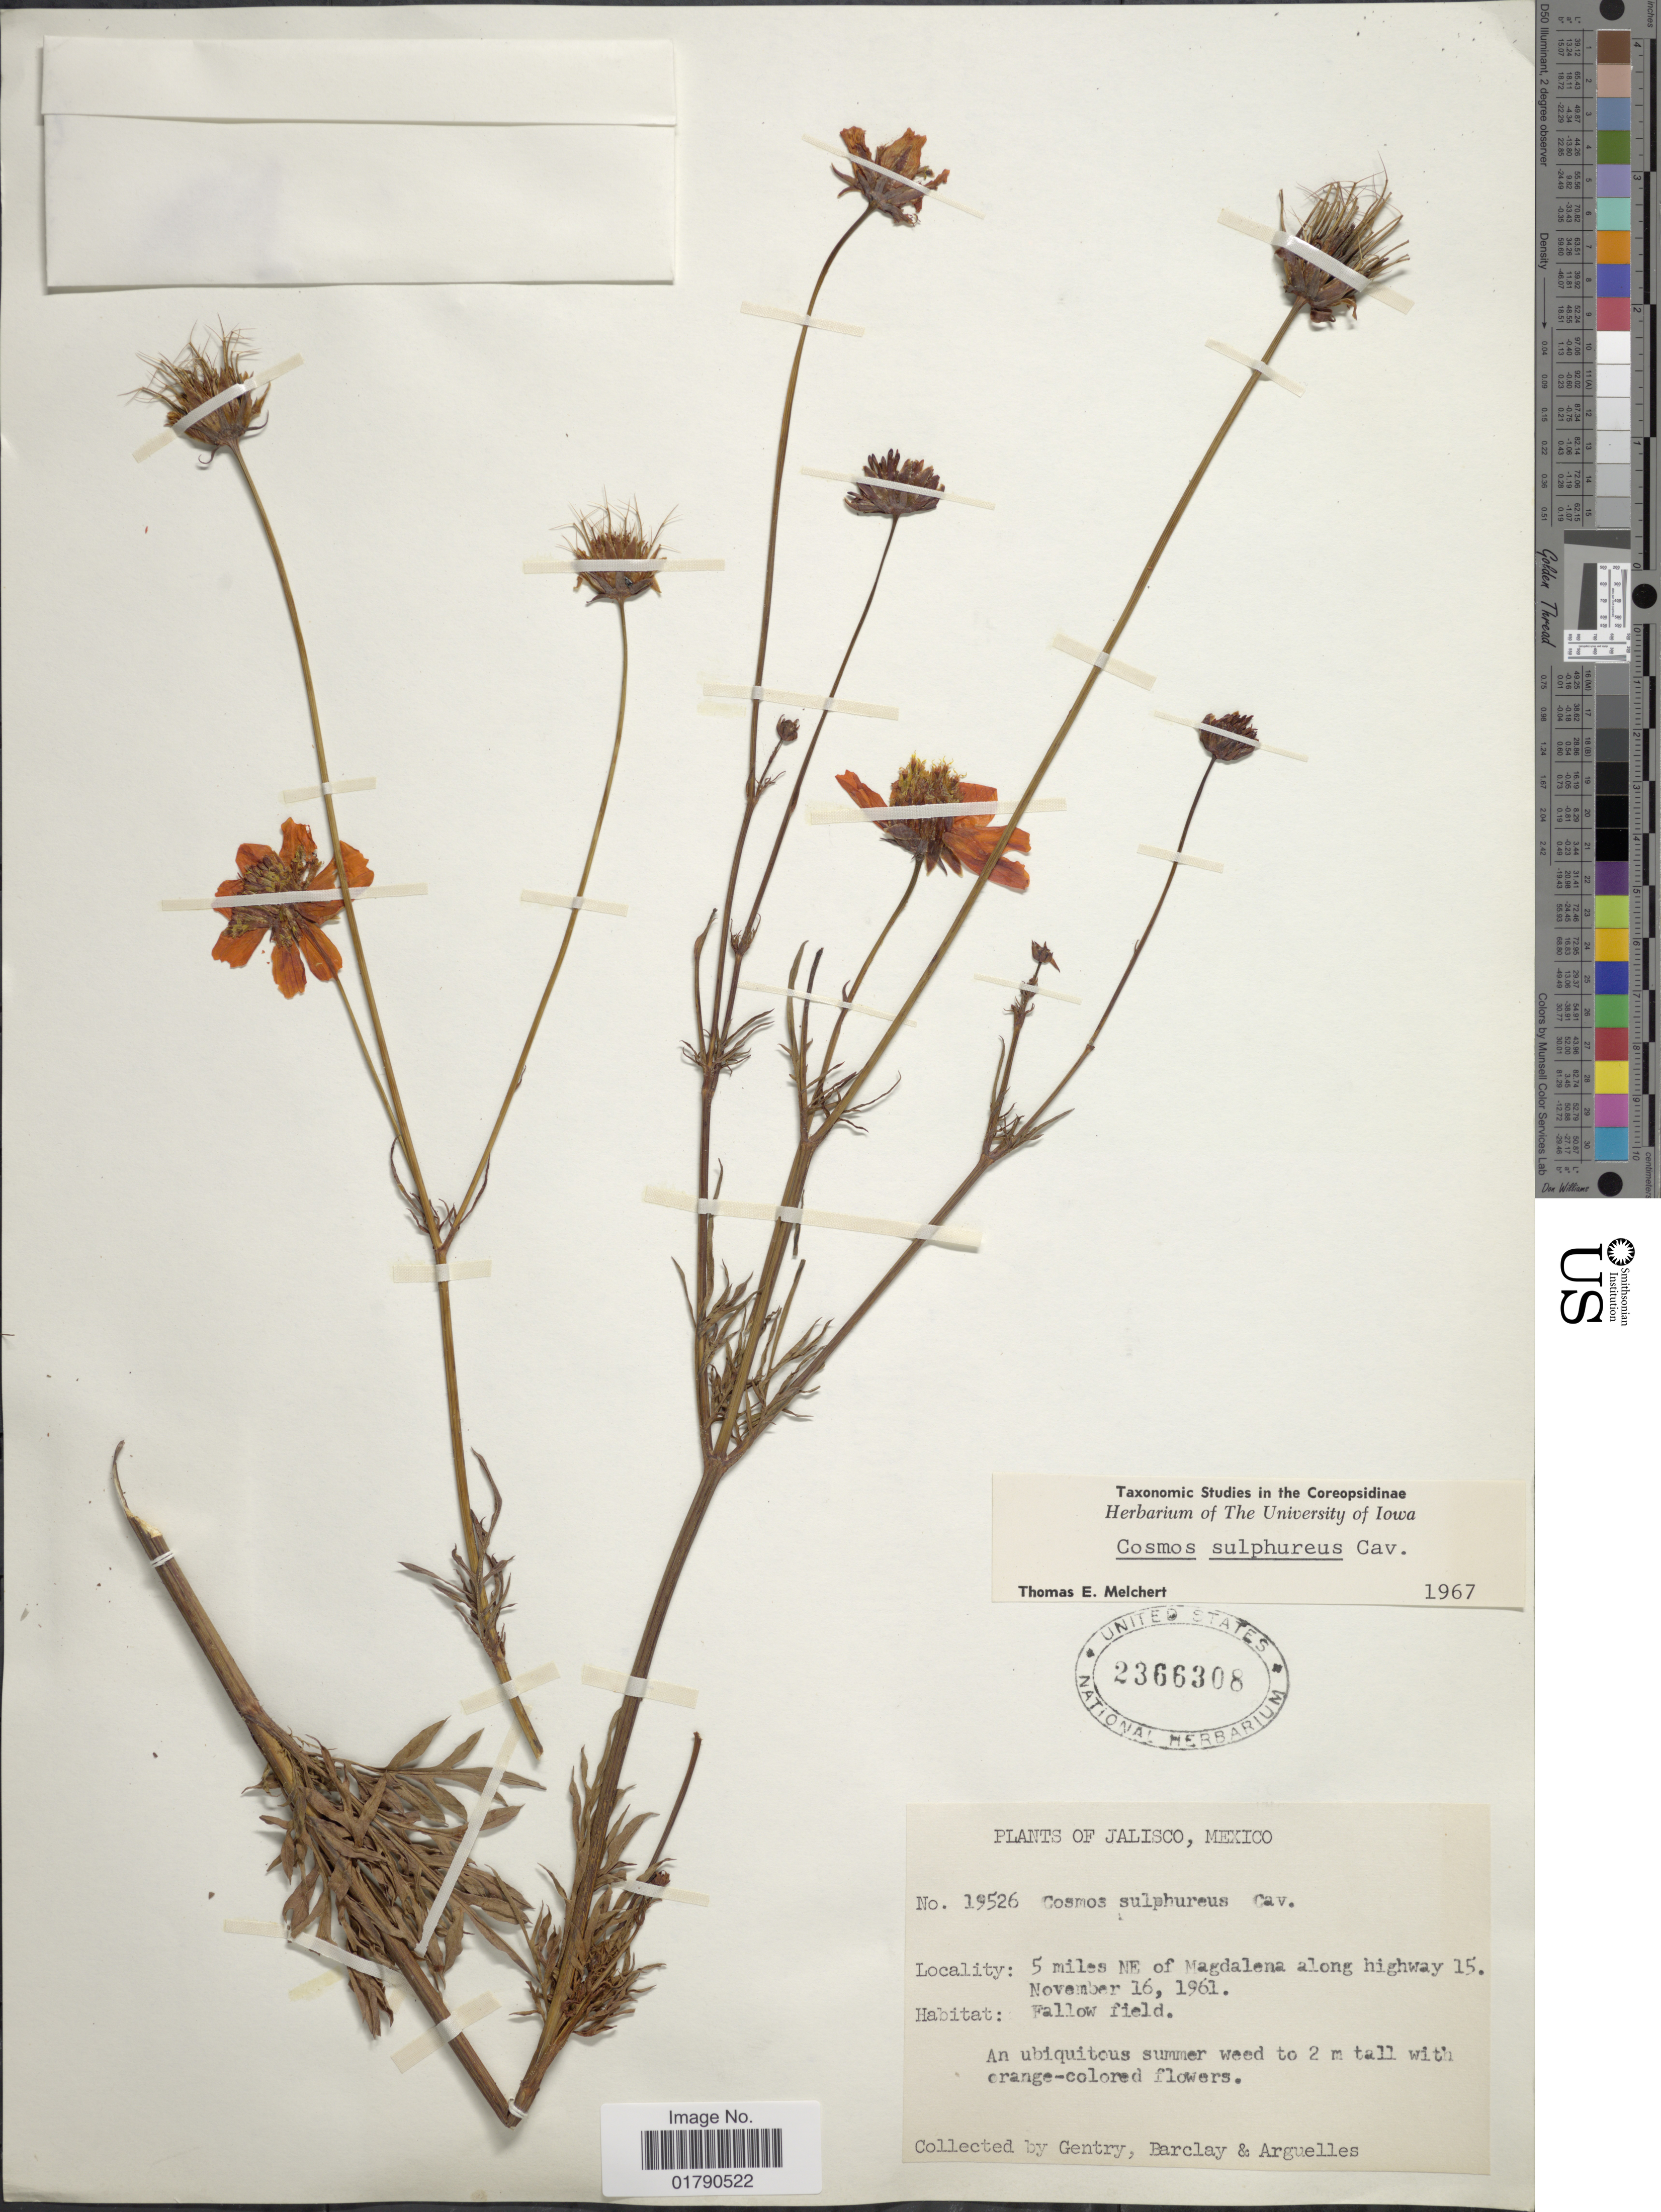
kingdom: Plantae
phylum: Tracheophyta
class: Magnoliopsida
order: Asterales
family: Asteraceae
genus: Cosmos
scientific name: Cosmos sulphureus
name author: Cav.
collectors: Gentry, --, -- Barclay & Arguelles, --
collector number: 19526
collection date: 1961-11-16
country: Mexico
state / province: Jalisco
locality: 5 miles NE of Magdalena along highway 15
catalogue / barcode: US 2366308